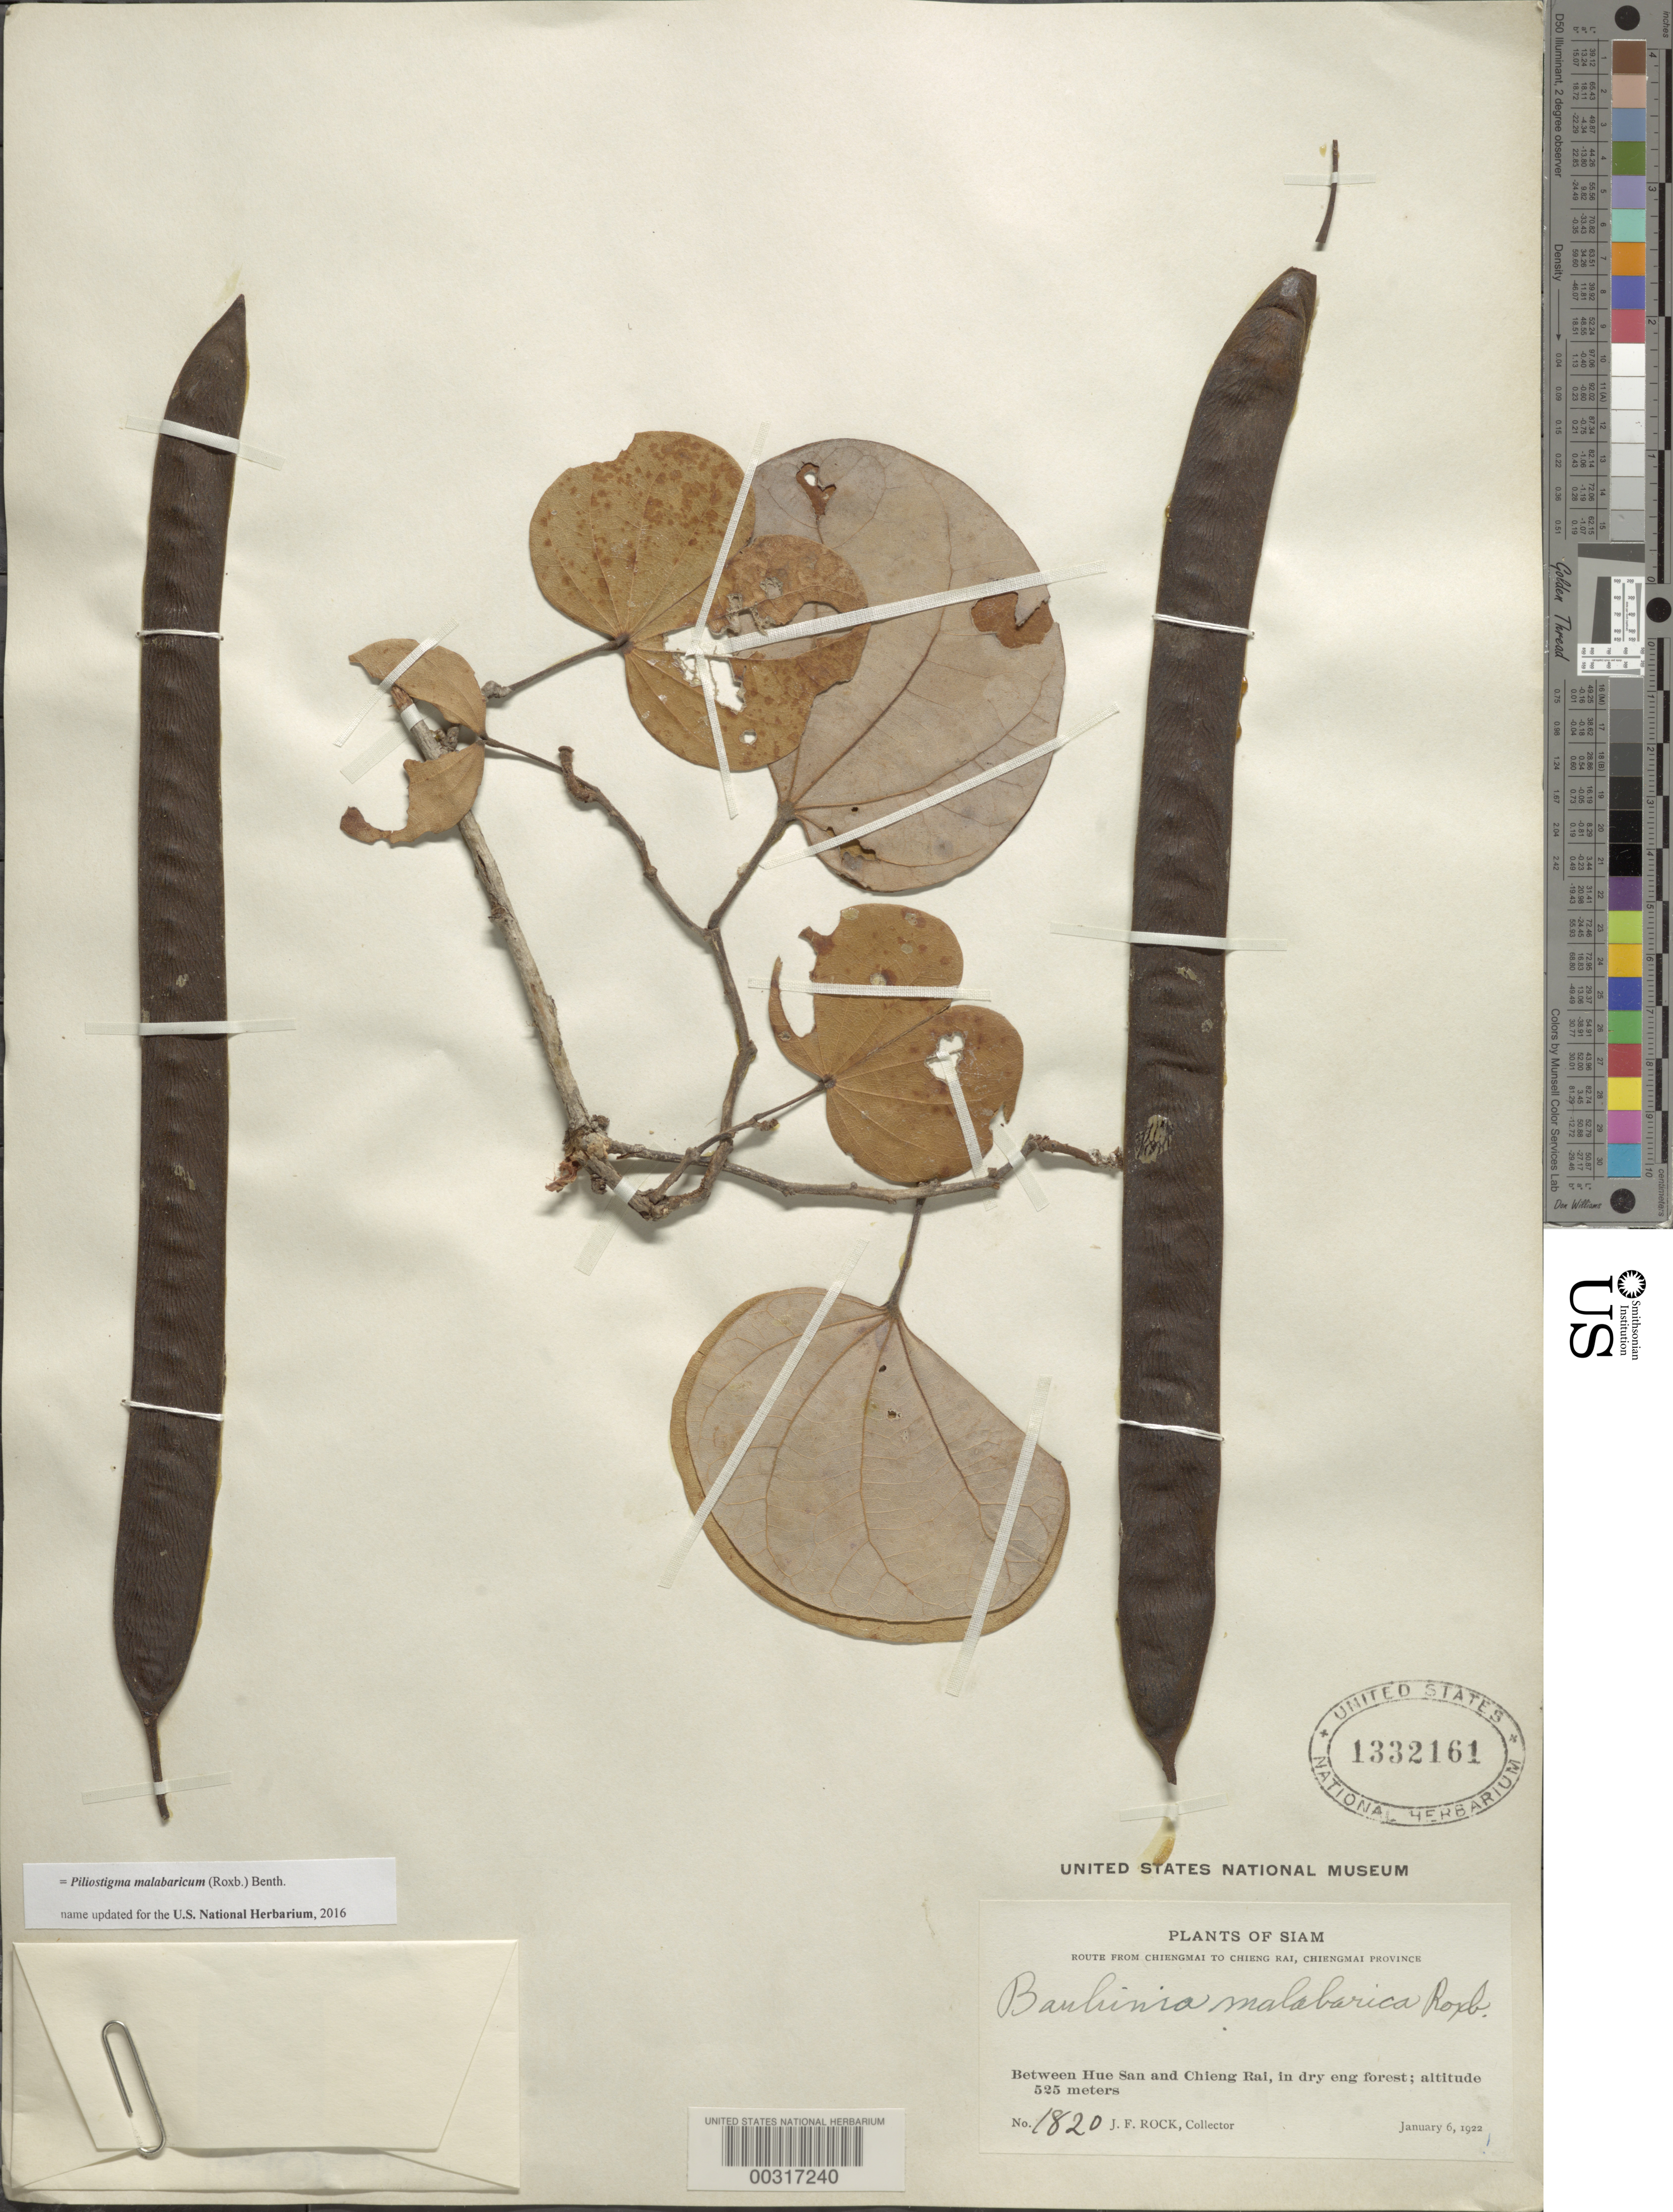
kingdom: Plantae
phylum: Tracheophyta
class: Magnoliopsida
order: Fabales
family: Fabaceae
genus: Piliostigma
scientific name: Piliostigma malabaricum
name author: (Roxb.) Benth.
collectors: J. F. Rock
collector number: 1820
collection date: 1922-01-06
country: Thailand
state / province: Chiang Mai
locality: Chiengmai Province. Between Hue San and Chieng Rai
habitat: Dry eng forest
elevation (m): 525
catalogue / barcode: US 1332161